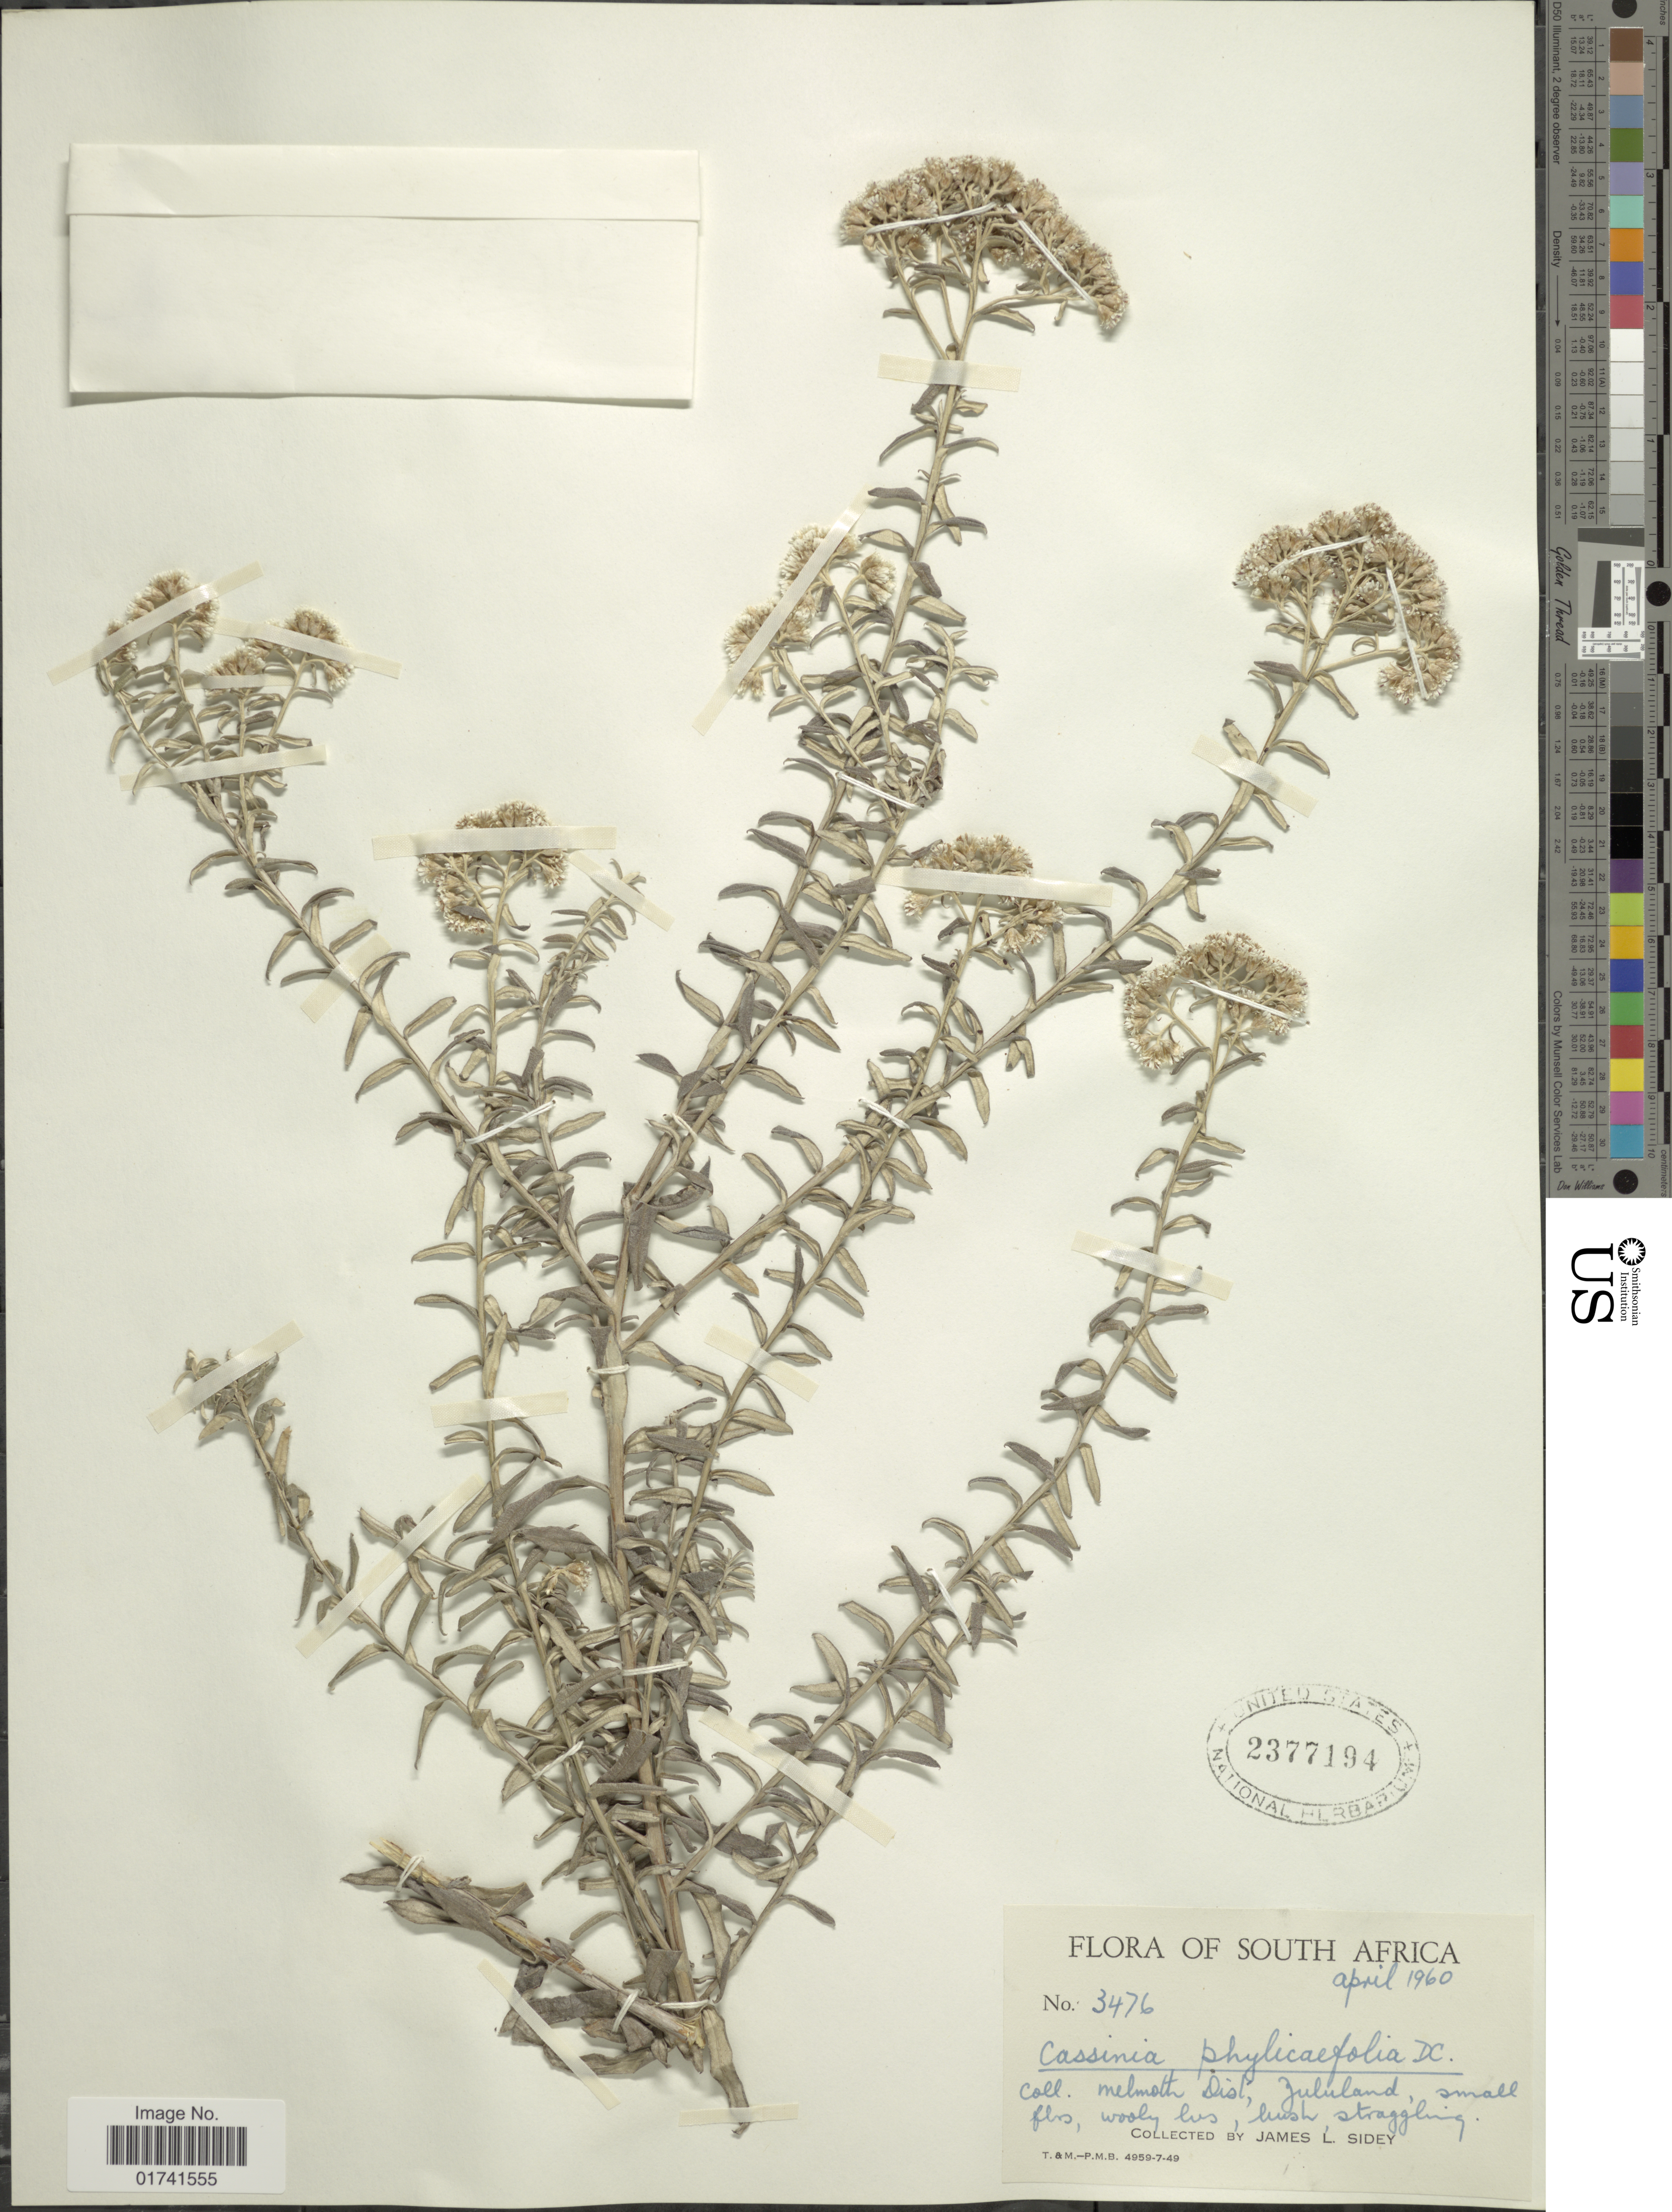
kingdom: Plantae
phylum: Tracheophyta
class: Magnoliopsida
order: Asterales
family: Asteraceae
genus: Cassinia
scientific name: Cassinia phylicaefolia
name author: DC.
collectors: J. L. Sidey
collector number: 3476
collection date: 1960-04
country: South Africa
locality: Melmoth Dist, Jululand.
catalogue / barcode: US 2377194